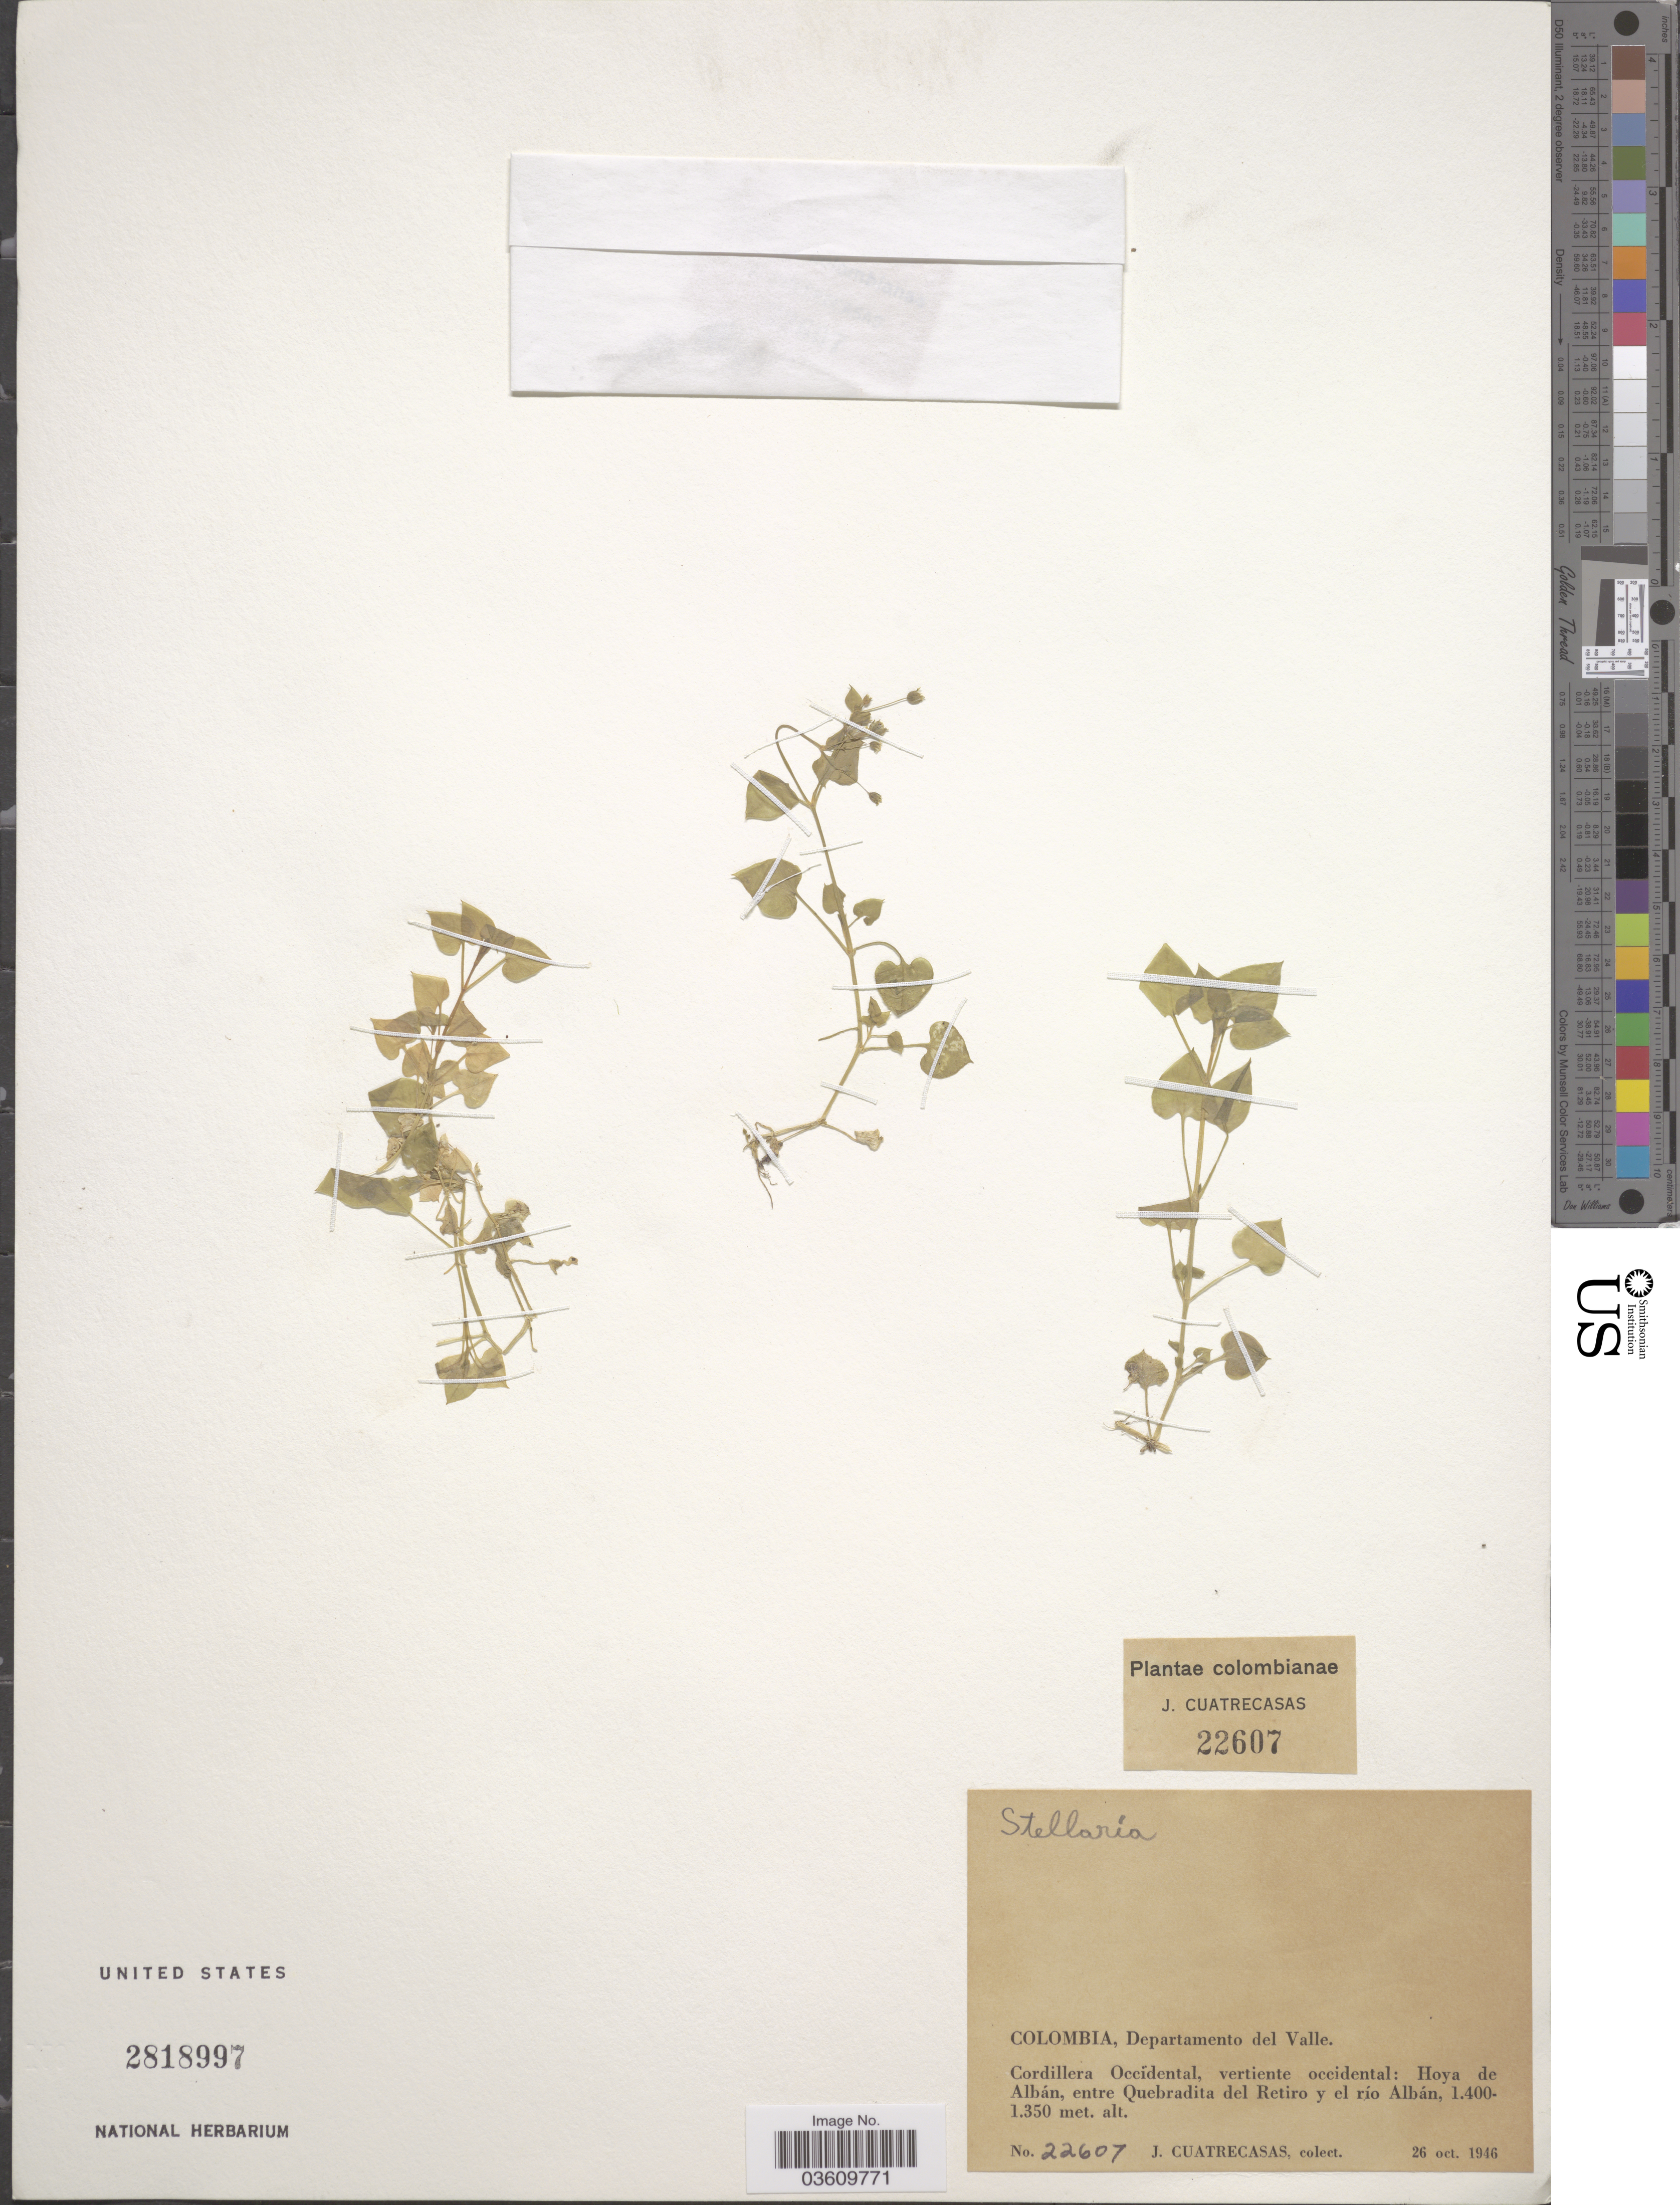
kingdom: Plantae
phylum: Tracheophyta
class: Magnoliopsida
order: Caryophyllales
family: Caryophyllaceae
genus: Stellaria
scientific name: Stellaria sp.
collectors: J. Cuatrecasas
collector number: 22607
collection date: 1946-10-26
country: Colombia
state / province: Valle del Cauca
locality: Departamento del Valle. Cordillera Occidental, vertiente occidental: Hoya de Albán, entre Quebradita del Retiro y el río Albán.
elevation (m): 1350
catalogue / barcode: US 2818997